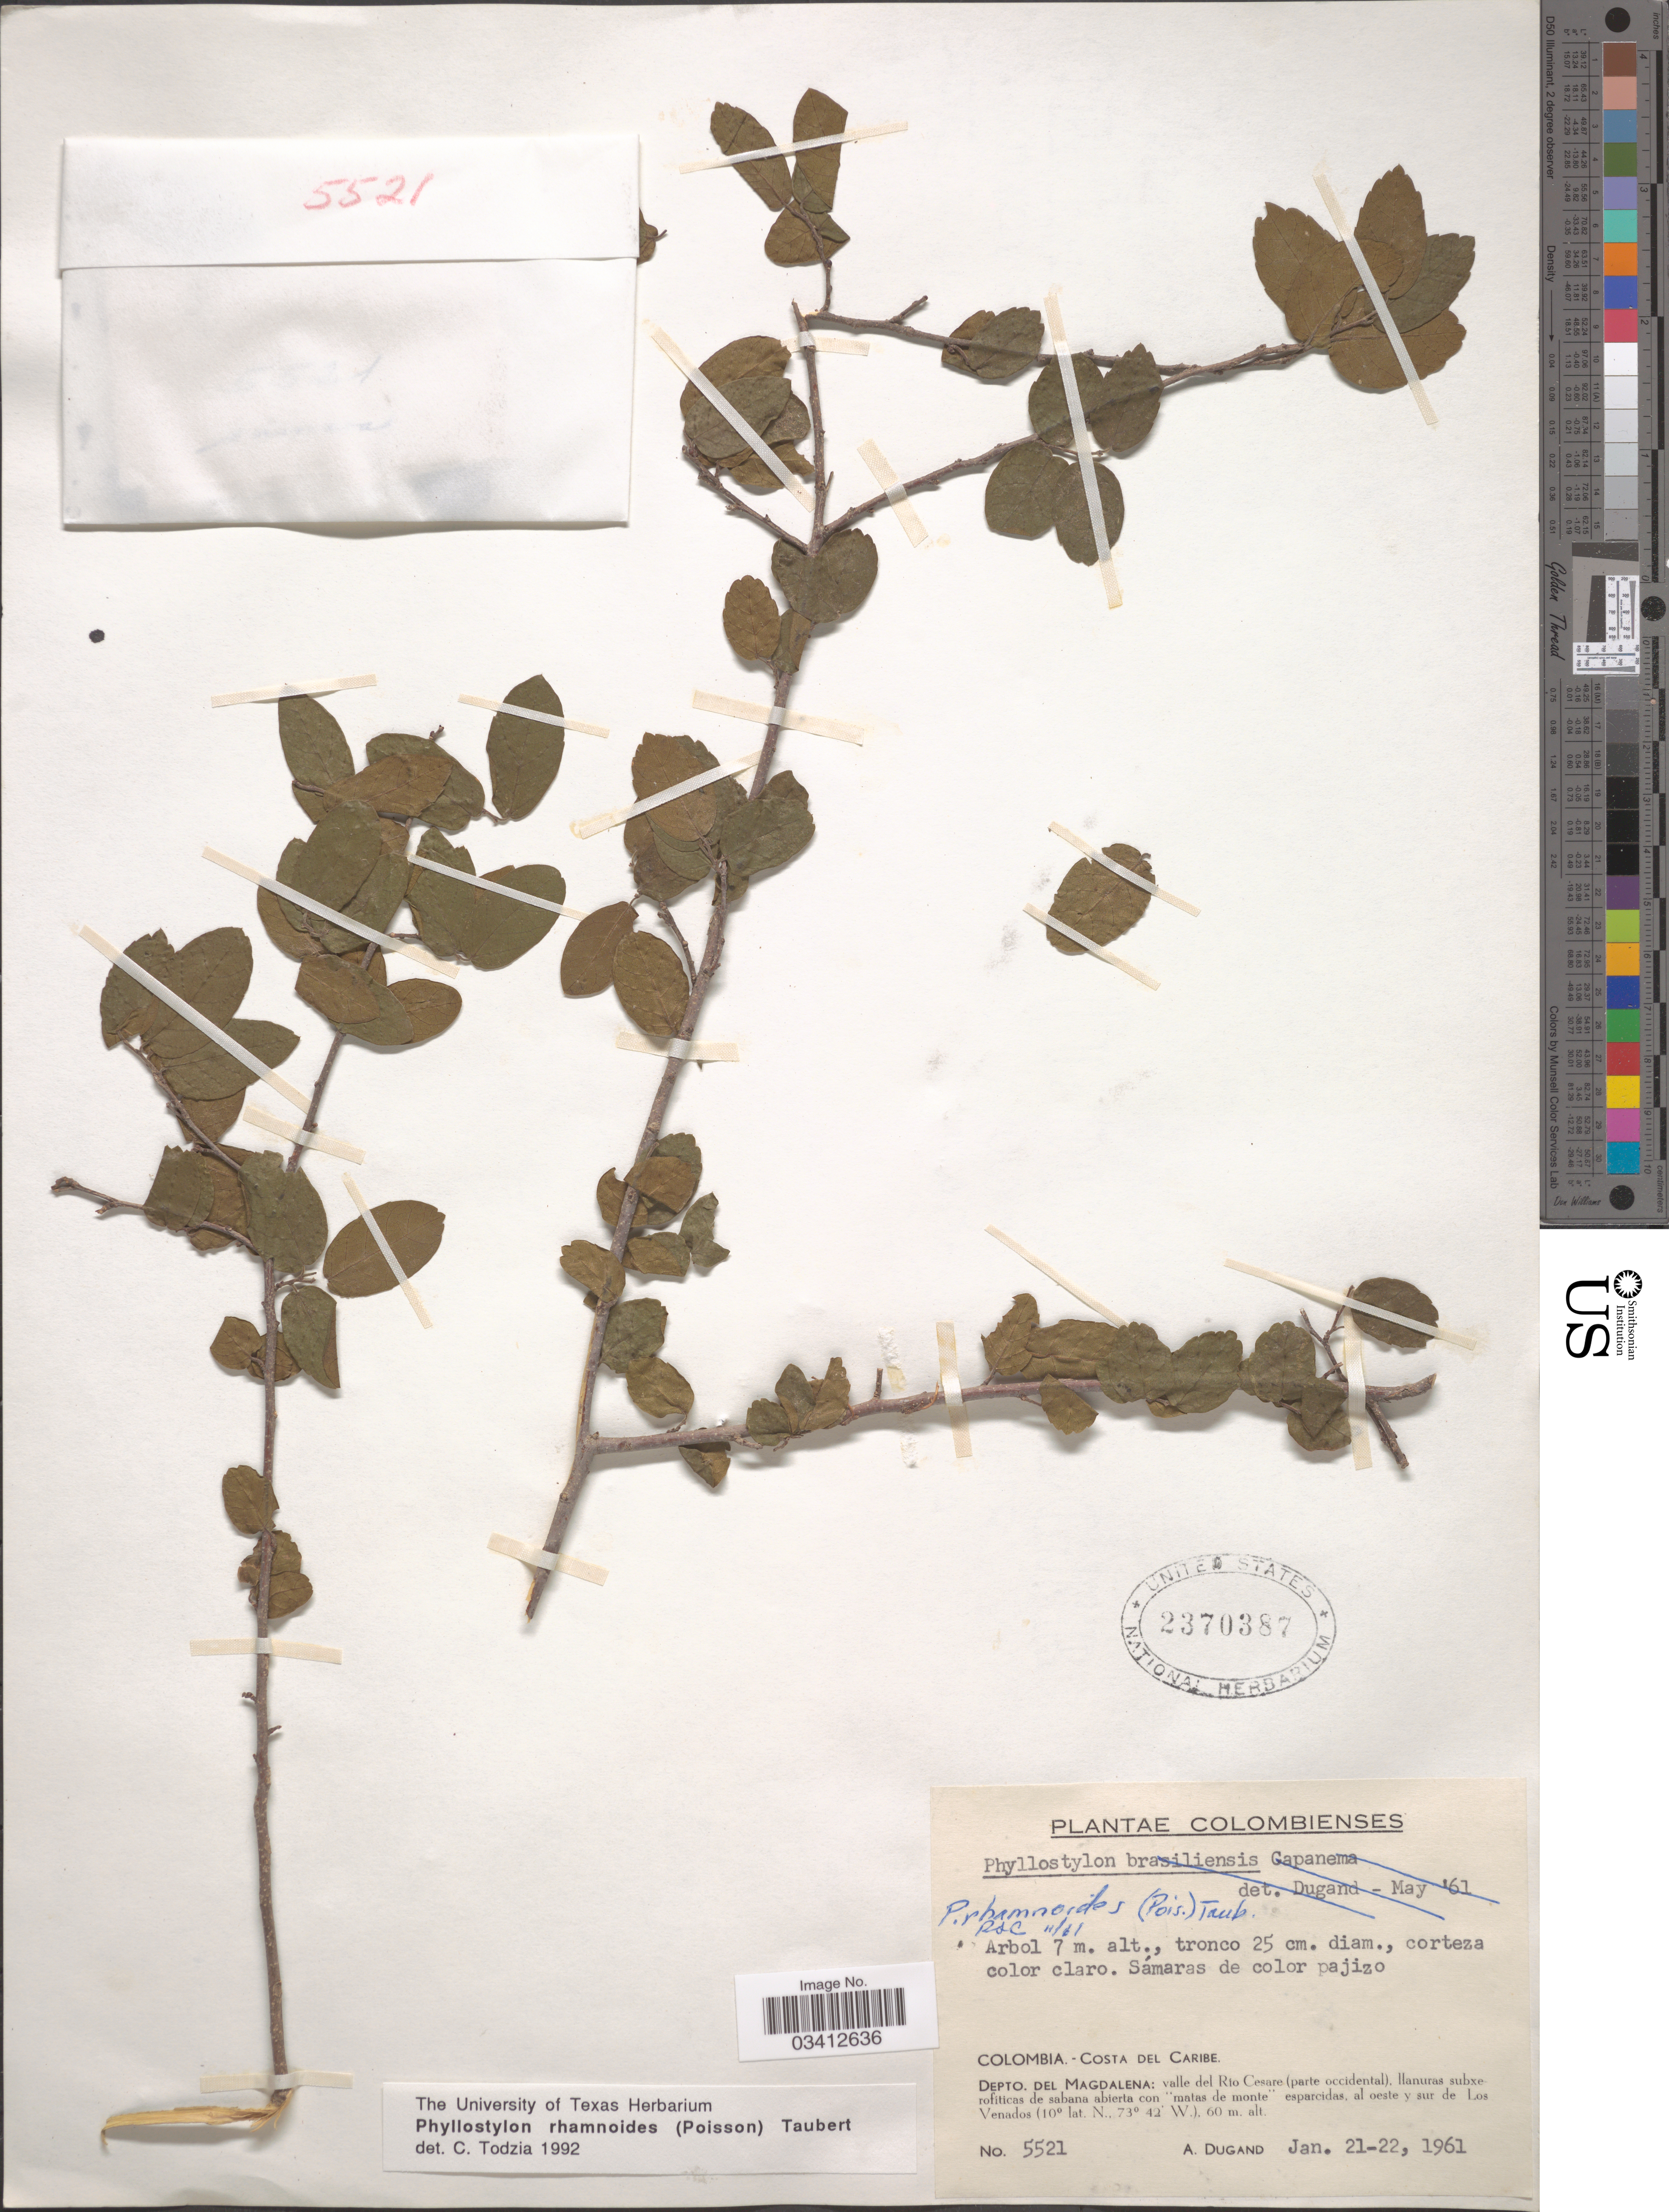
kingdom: Plantae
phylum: Tracheophyta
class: Magnoliopsida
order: Rosales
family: Ulmaceae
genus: Phyllostylon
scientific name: Phyllostylon rhamnoides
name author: (J. Poiss.) Taub.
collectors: A. Dugand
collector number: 5521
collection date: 1961-01-21/1961-01-22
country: Colombia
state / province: Magdalena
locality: Costa de Caribe. Depto. del Magdalena: valle del Río Cesare (parte occidental), al oeste y sur de Los Venados.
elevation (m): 60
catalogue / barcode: US 2370387